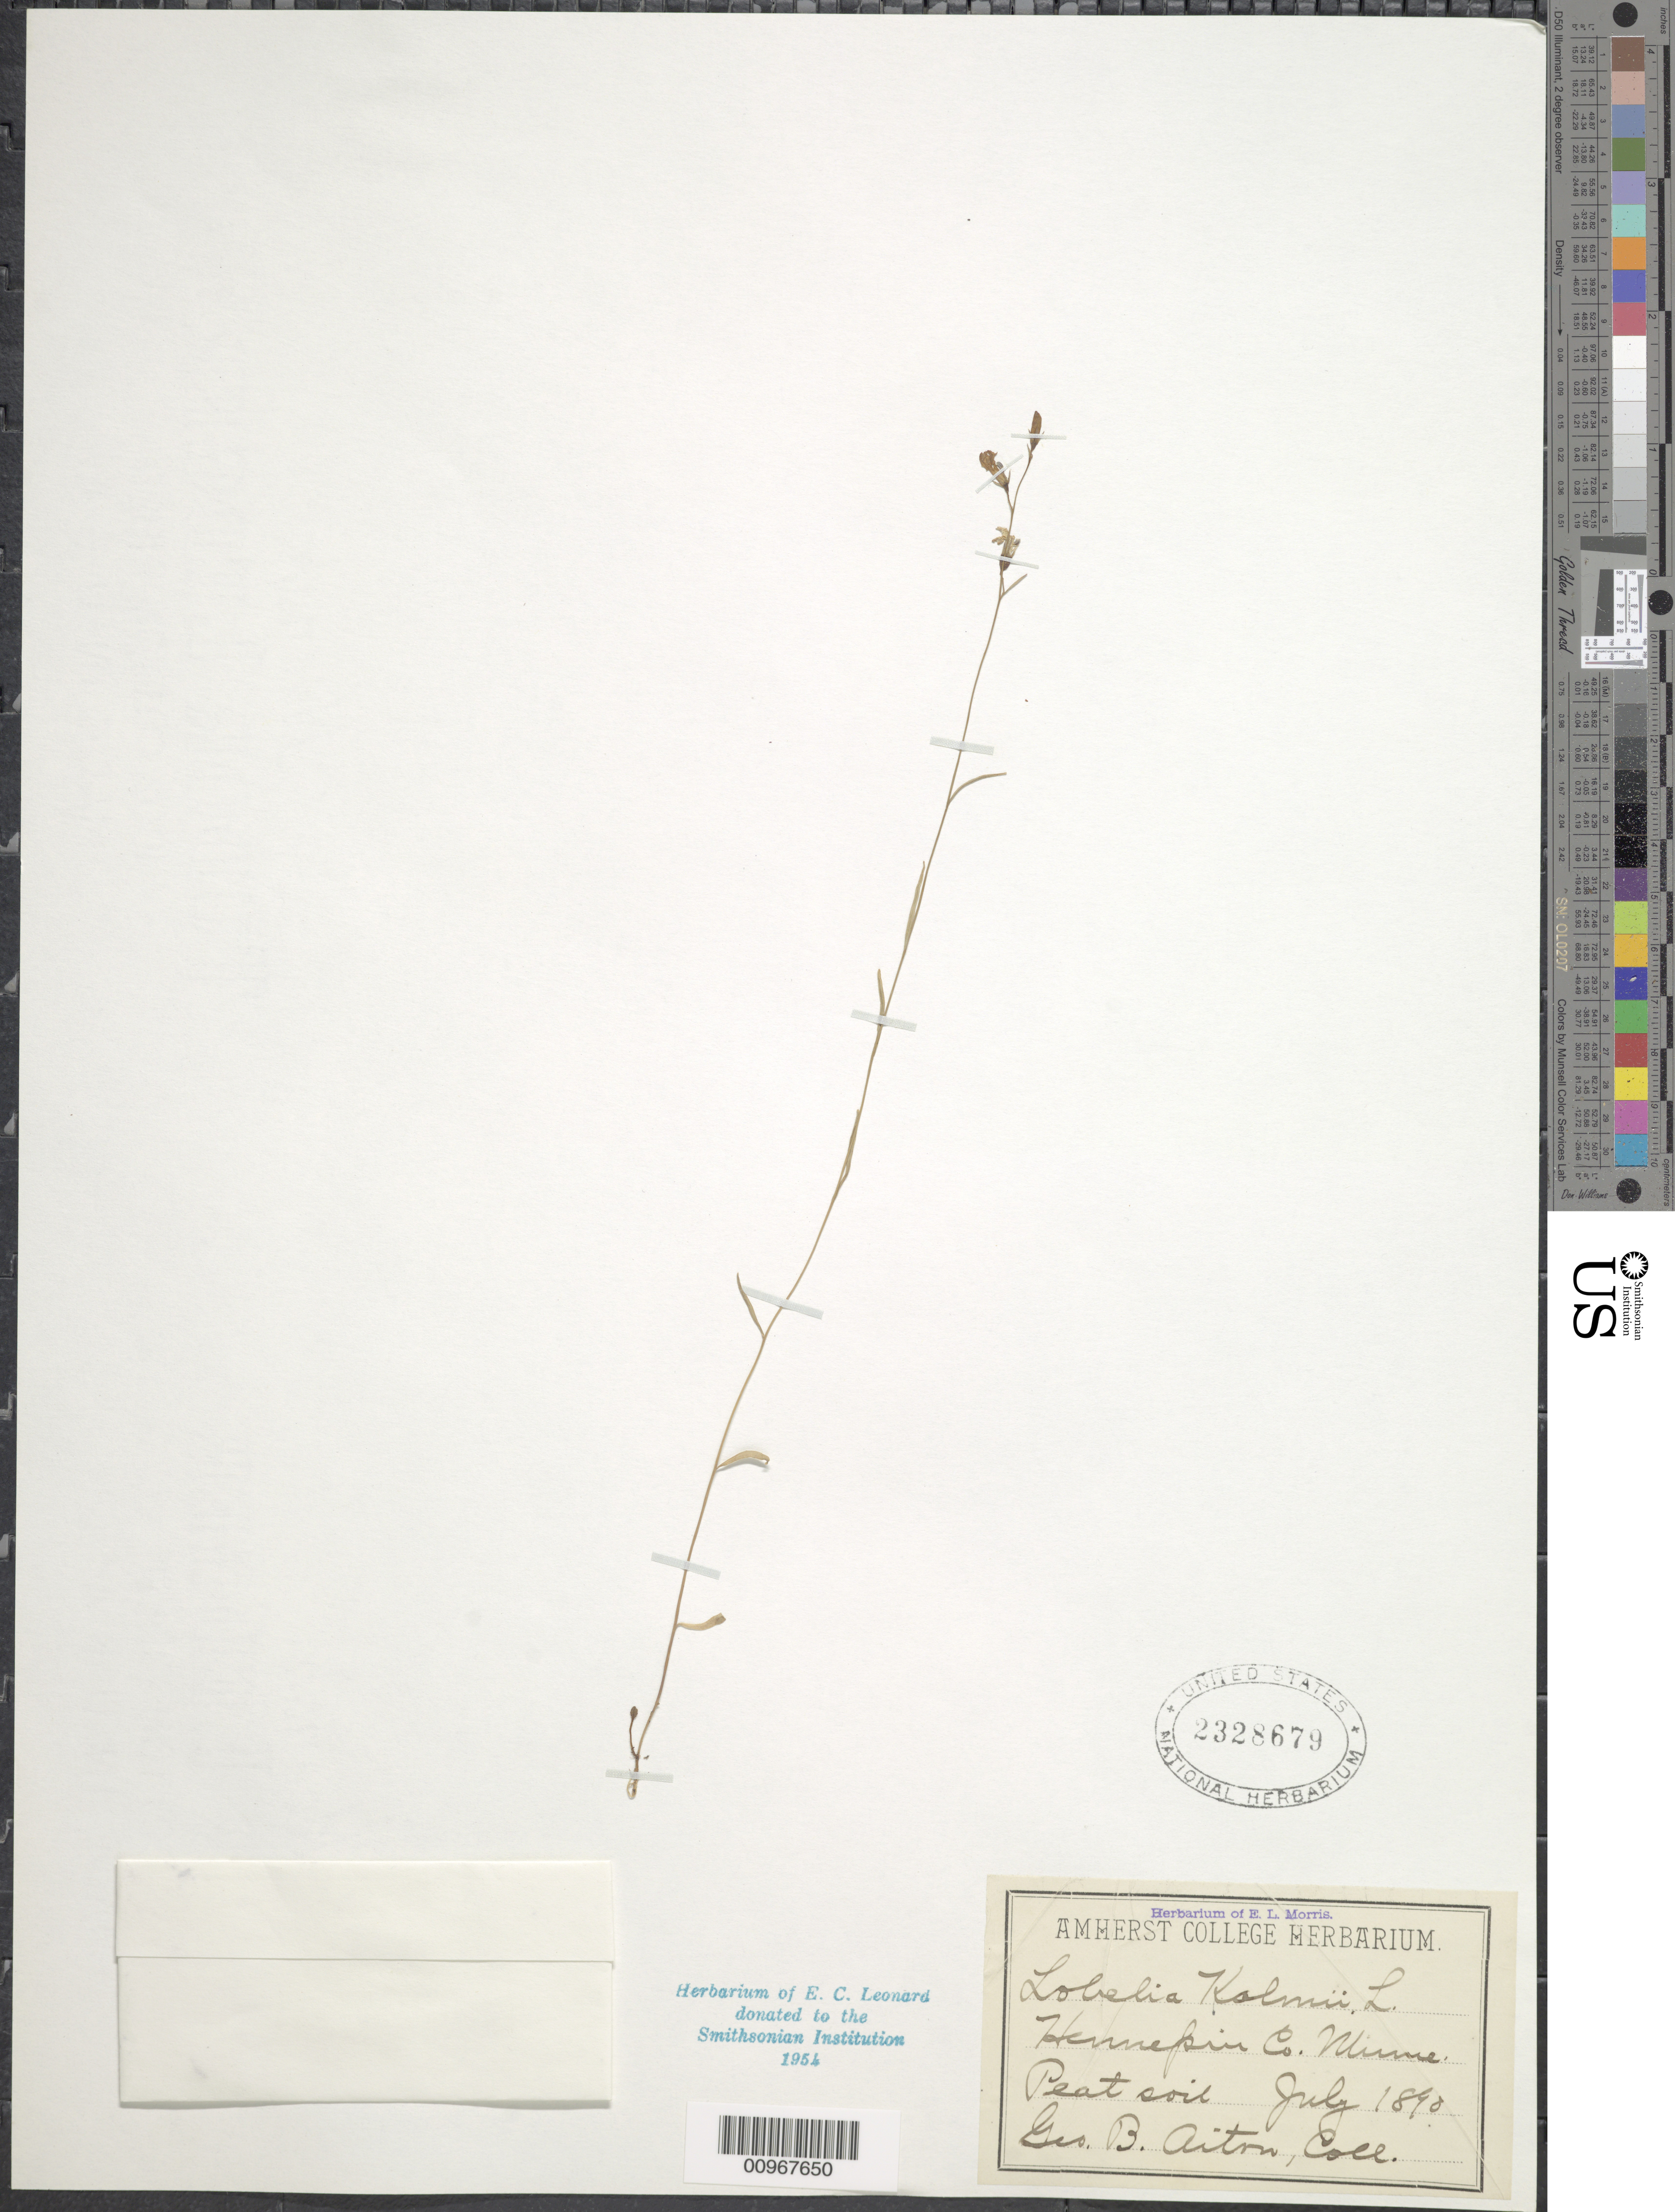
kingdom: Plantae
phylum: Tracheophyta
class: Magnoliopsida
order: Asterales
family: Campanulaceae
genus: Lobelia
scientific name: Lobelia kalmii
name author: L.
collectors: G. B. Aiton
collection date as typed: Jul 1890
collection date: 1890-07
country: United States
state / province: Minnesota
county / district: Hennepin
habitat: peat soil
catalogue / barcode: US 2328679